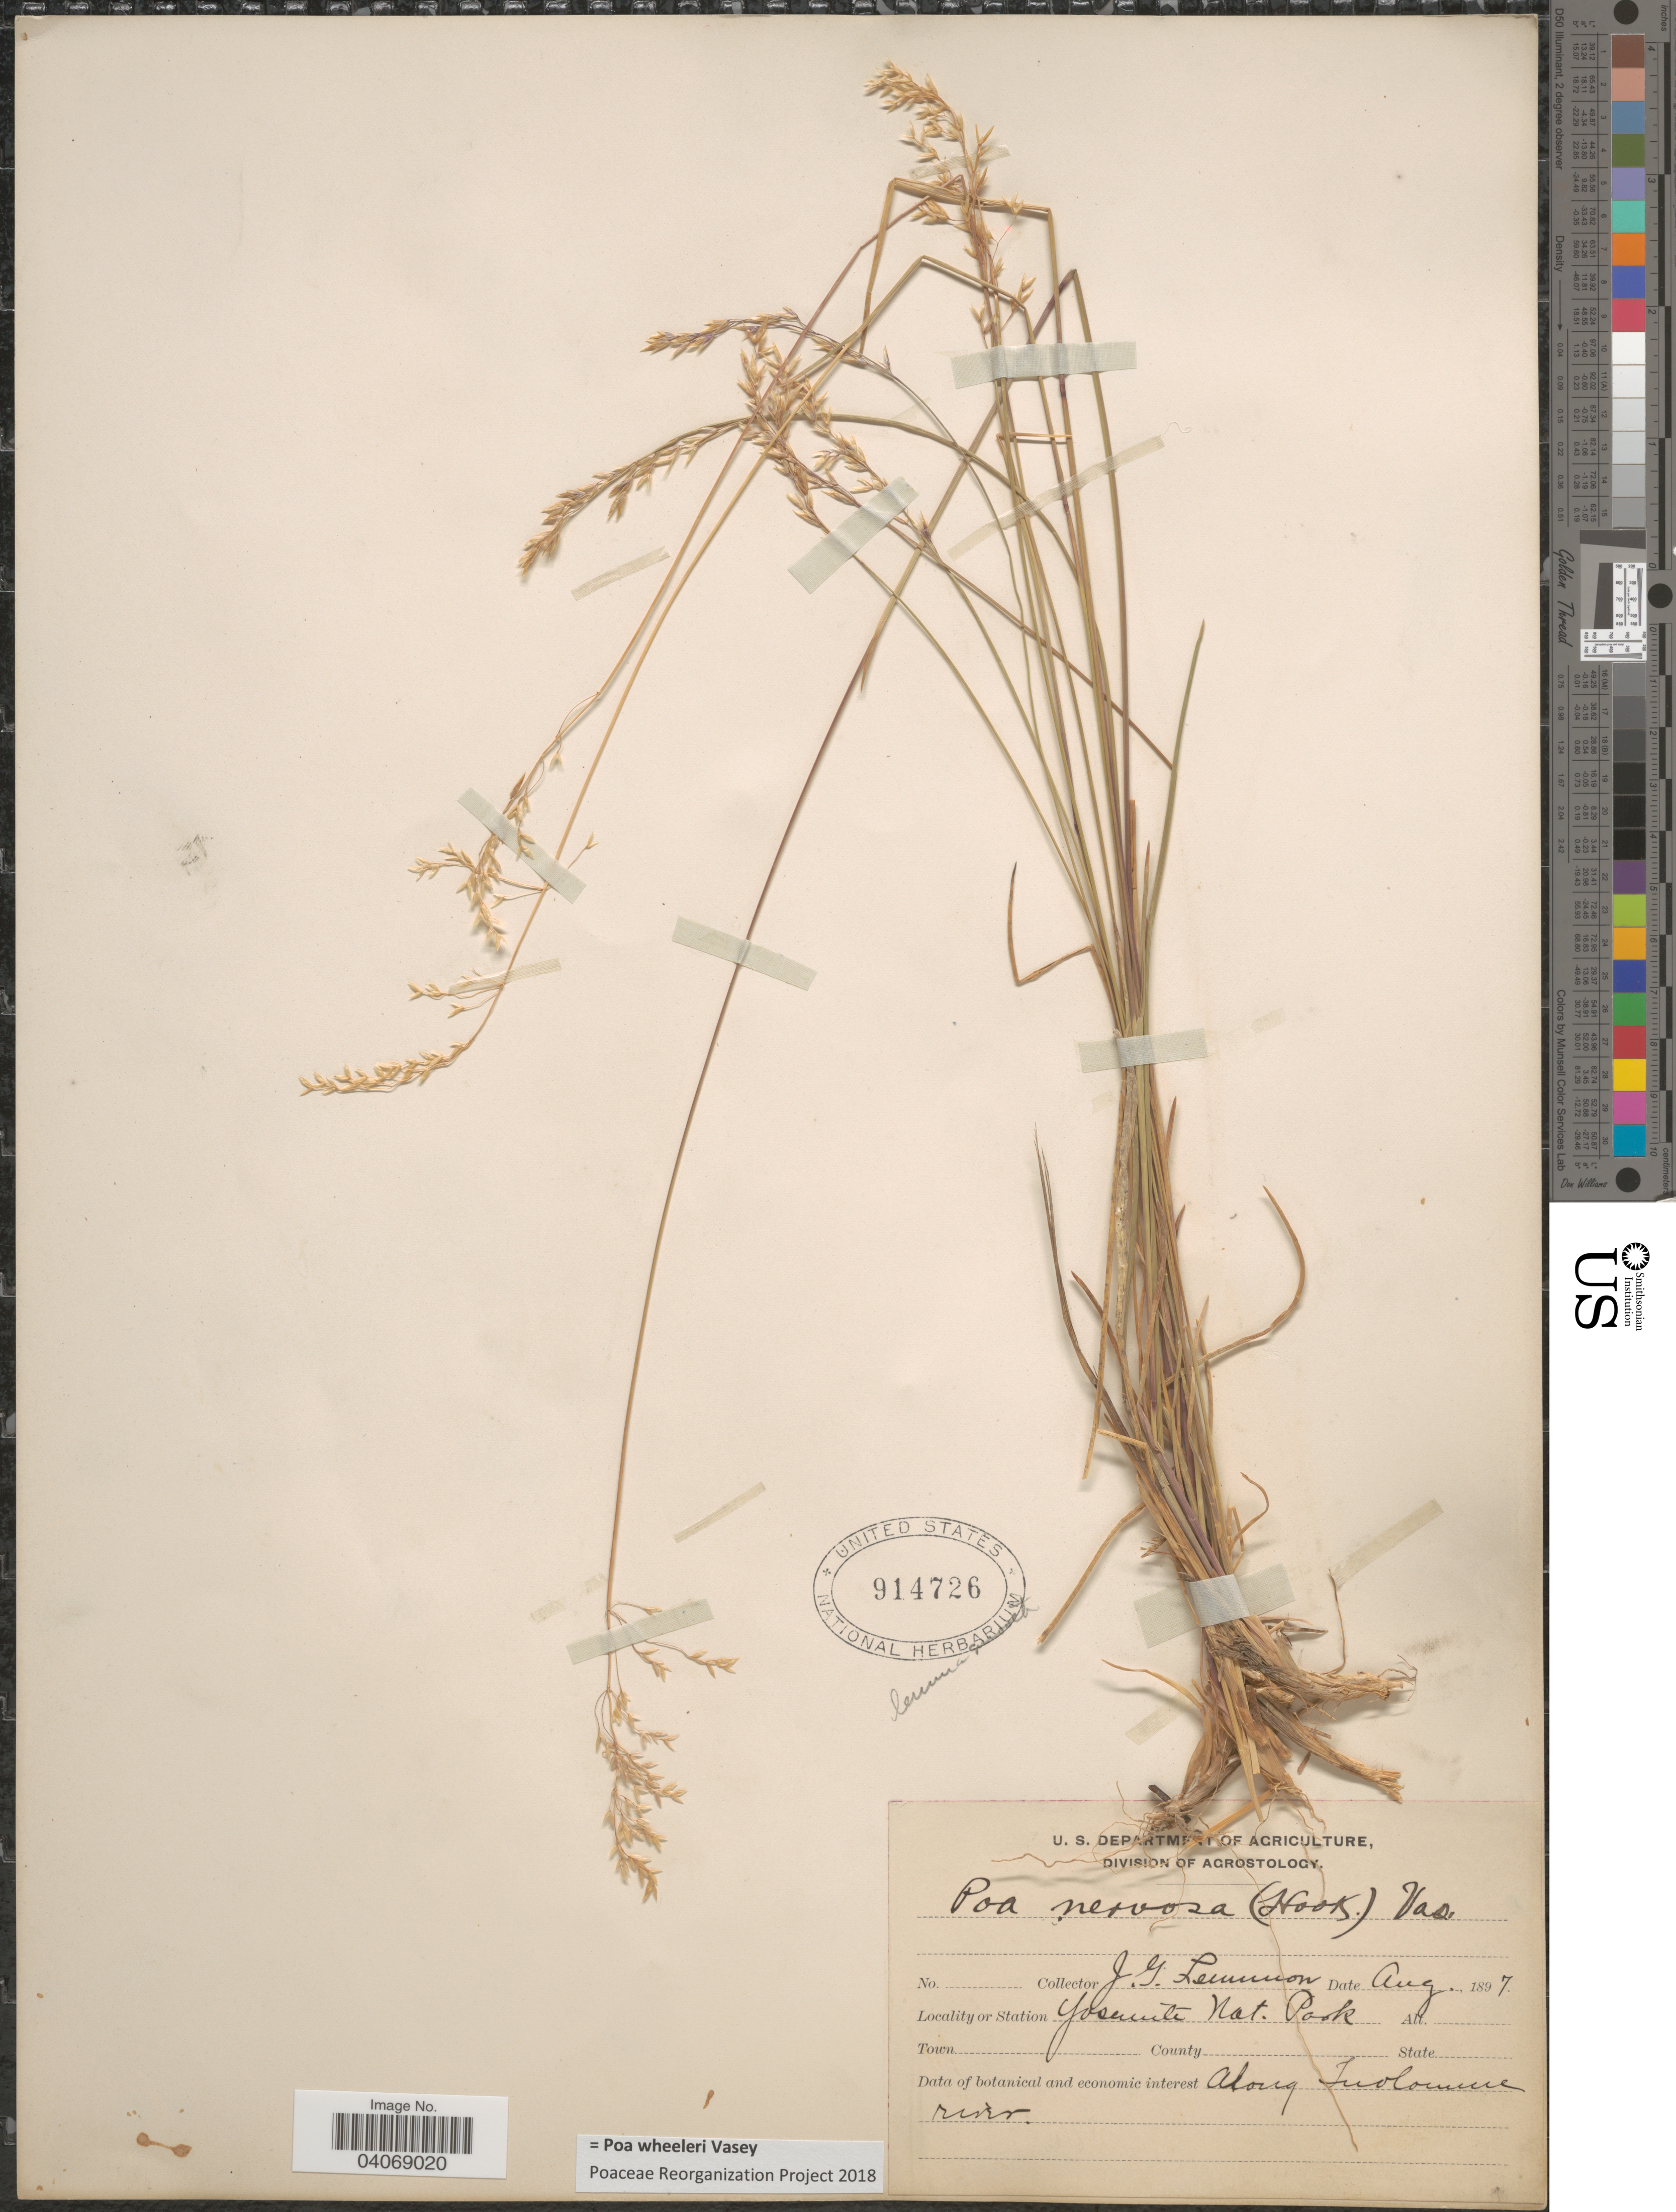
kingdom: Plantae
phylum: Tracheophyta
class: Liliopsida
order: Poales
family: Poaceae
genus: Poa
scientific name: Poa wheeleri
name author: Vasey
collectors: J. Lemmon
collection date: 1897-08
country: United States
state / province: California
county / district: Tuolumne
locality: Yosemite Nat. Park. Along Tuolumne river.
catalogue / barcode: US 914726